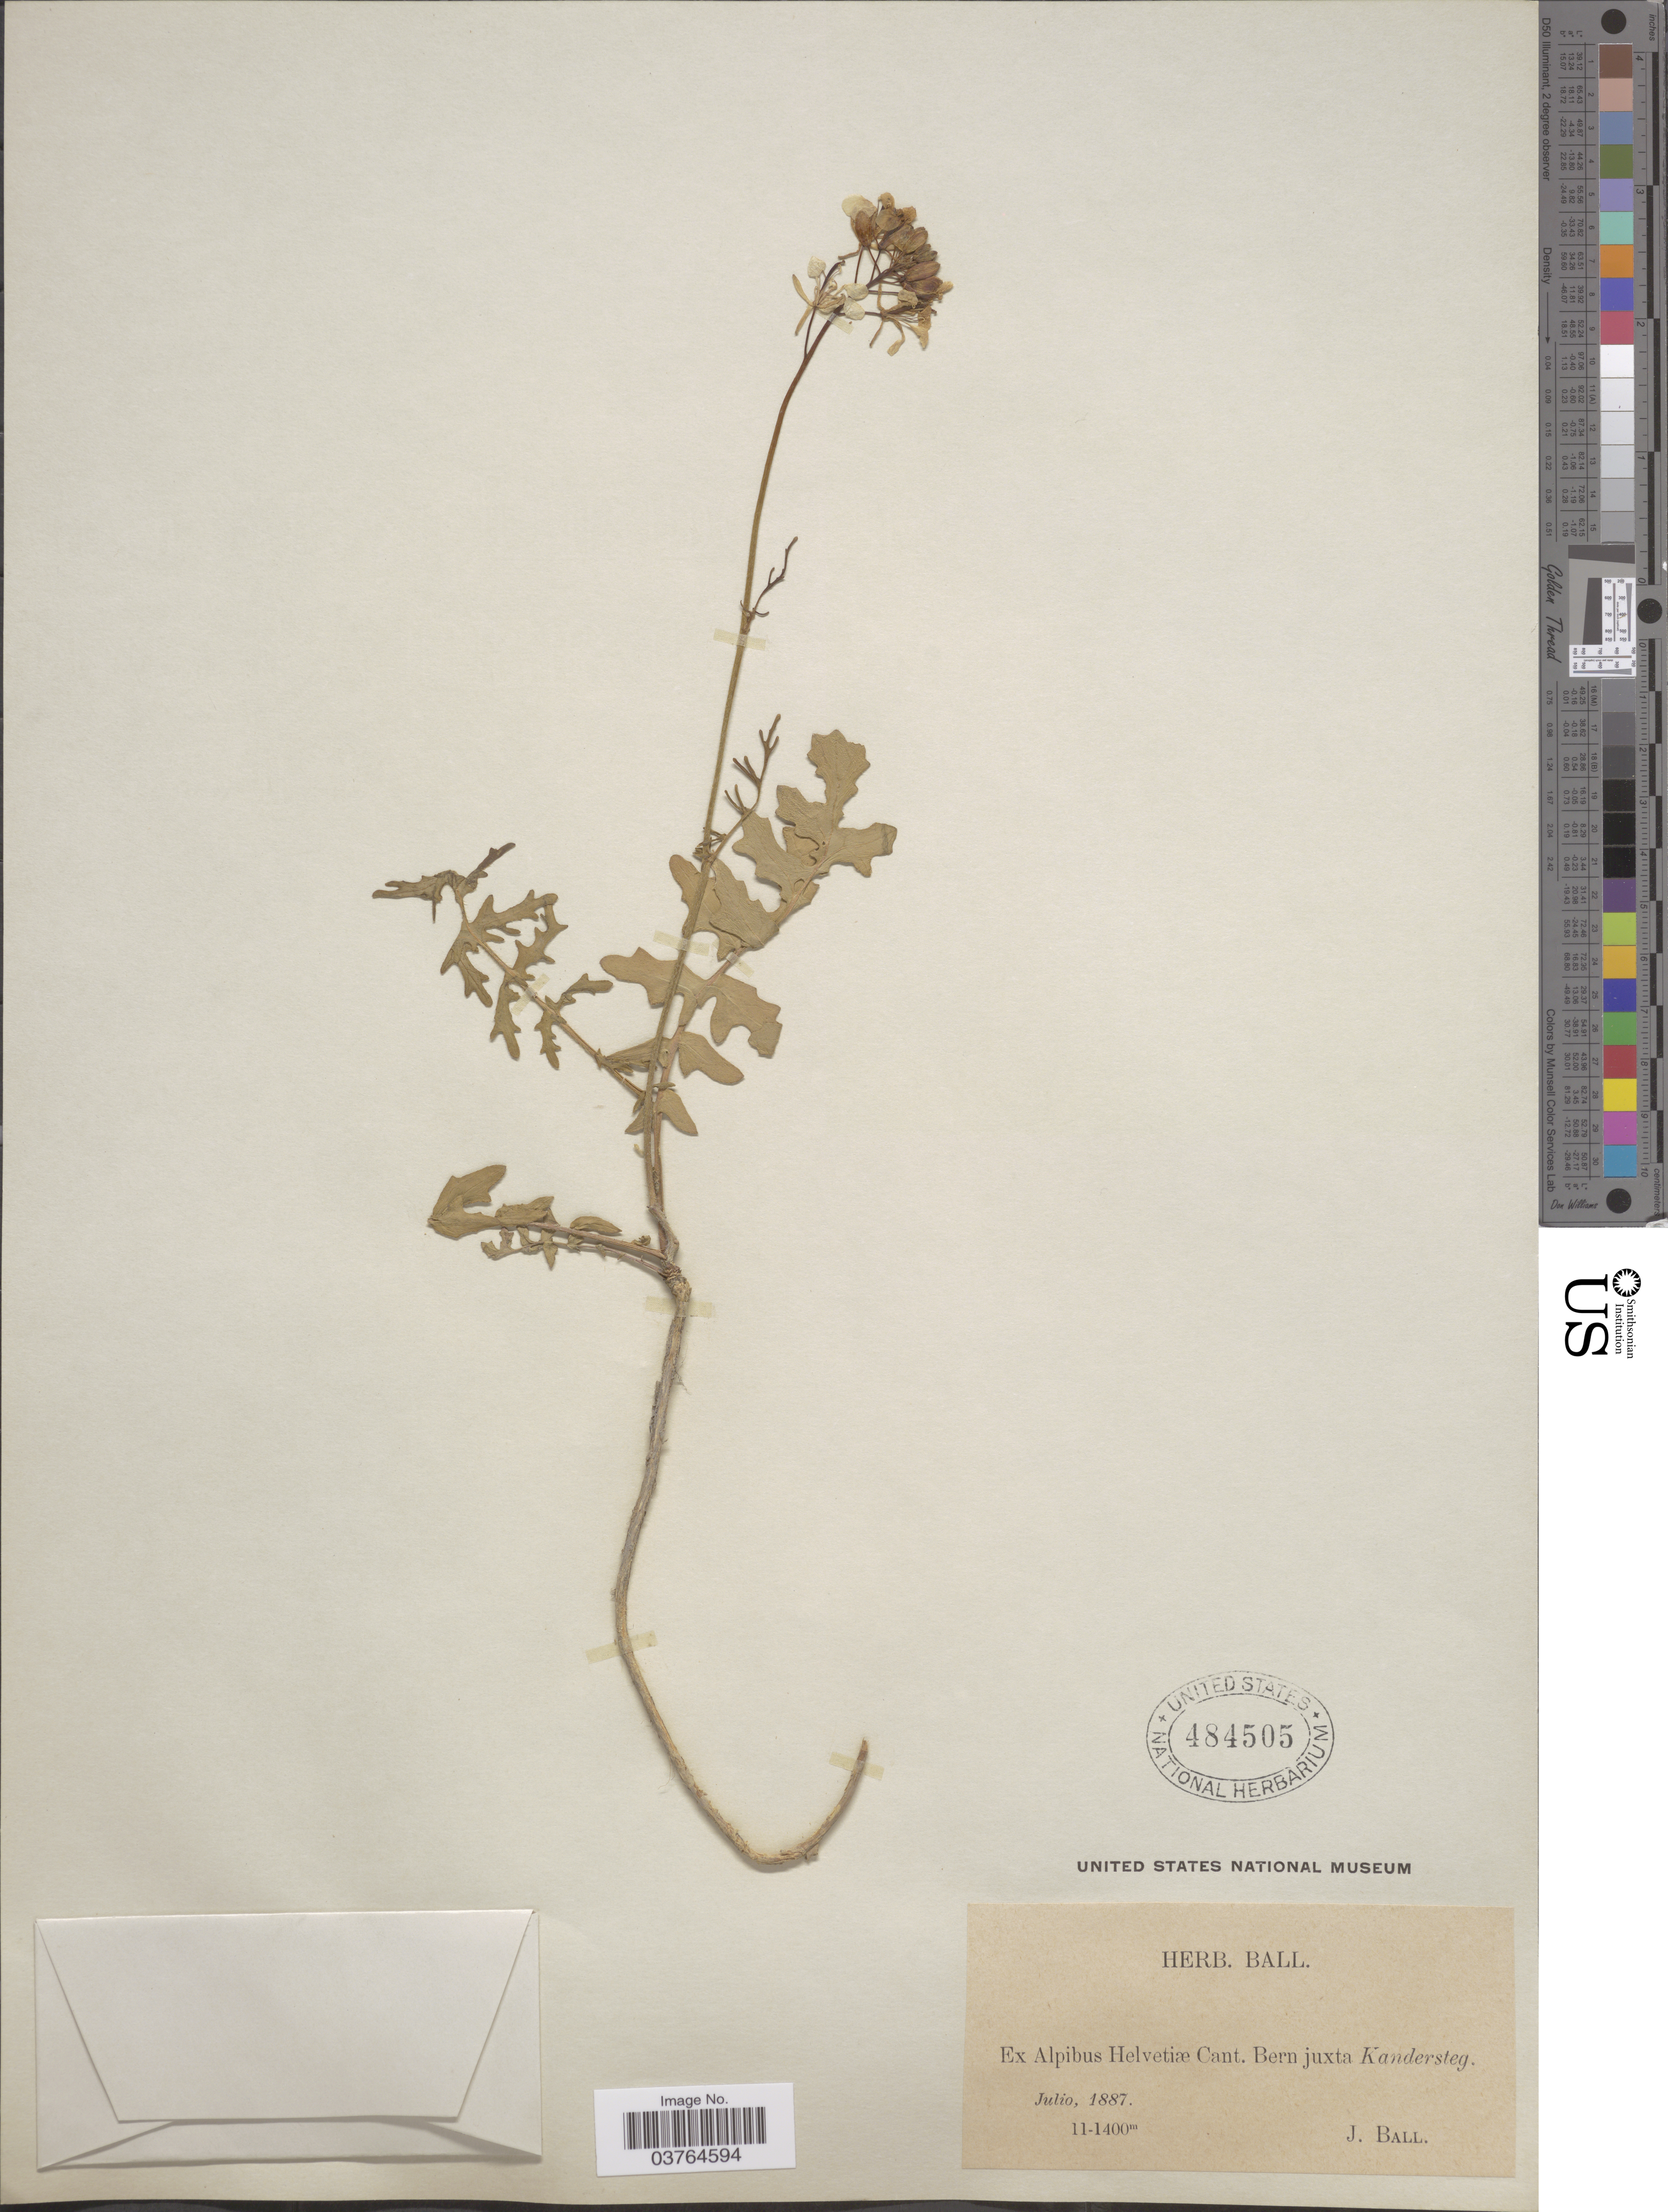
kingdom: Plantae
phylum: Tracheophyta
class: Magnoliopsida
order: Brassicales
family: Brassicaceae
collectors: J. Ball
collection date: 1887-07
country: Switzerland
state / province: Bern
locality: Ex Alpibus Helvetiæ Cant. Bern juxta Kandersteg.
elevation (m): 1100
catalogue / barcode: US 484505